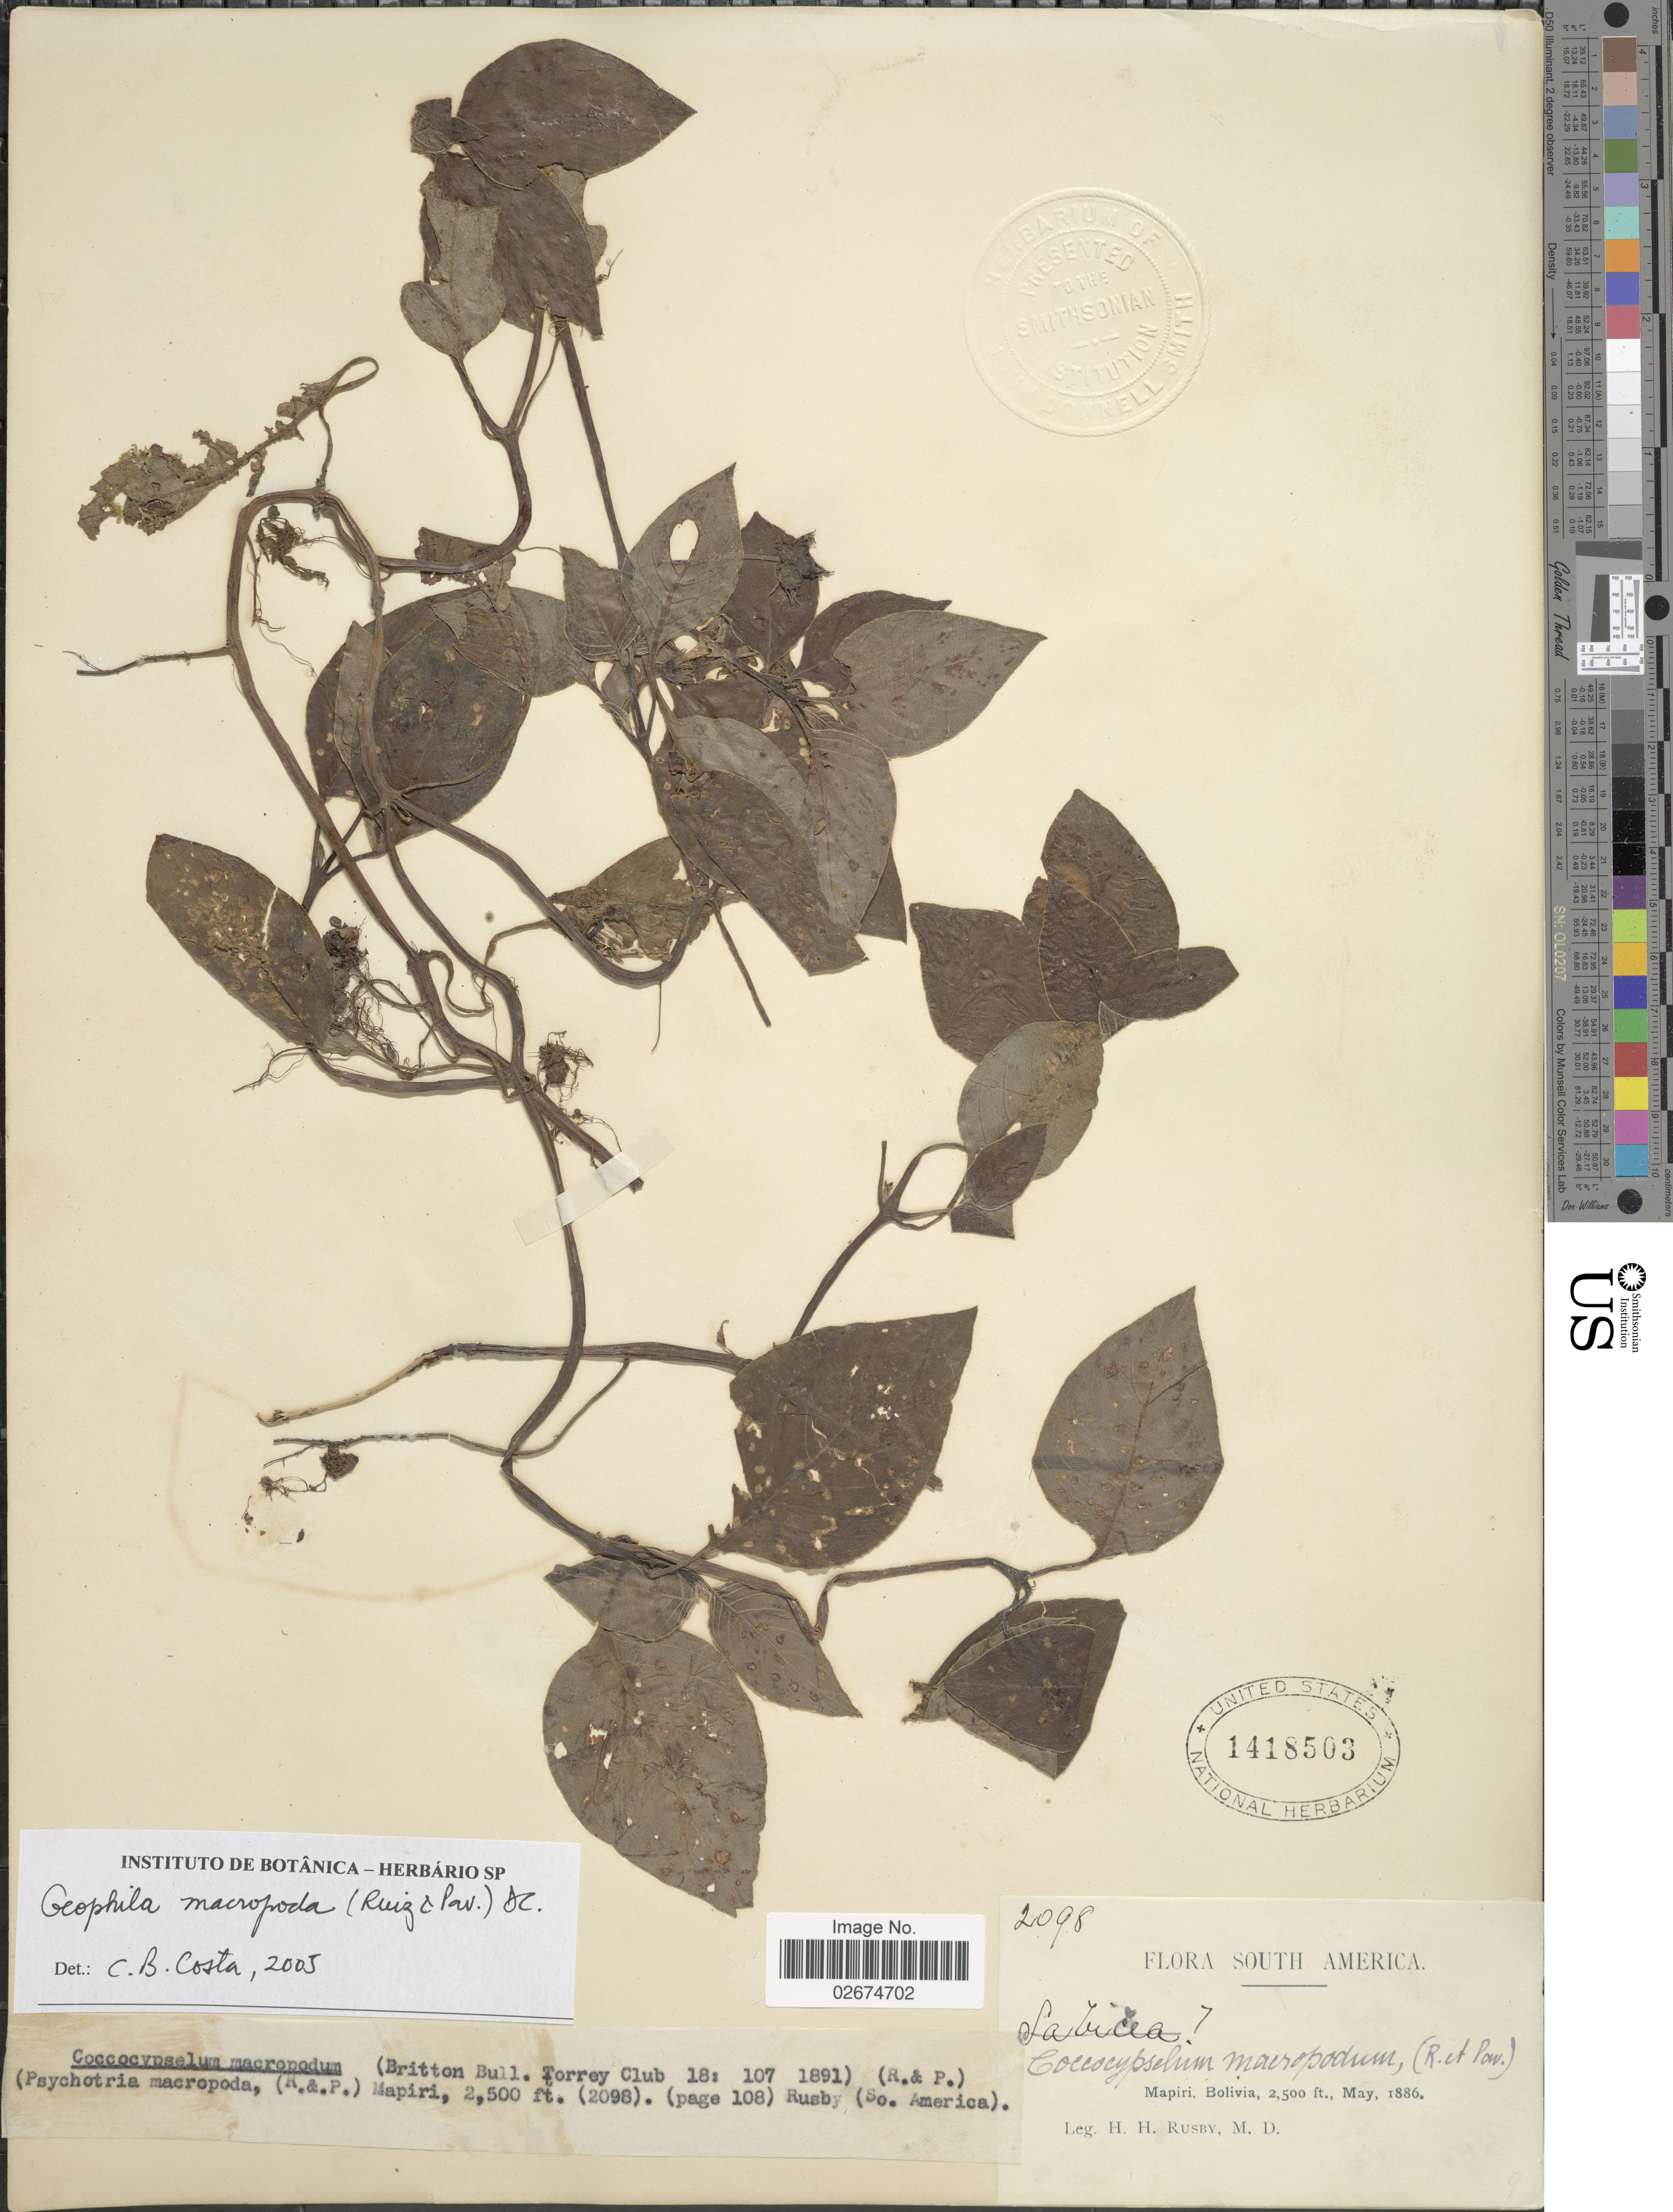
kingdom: Plantae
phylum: Tracheophyta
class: Magnoliopsida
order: Gentianales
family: Rubiaceae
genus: Geophila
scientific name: Geophila macropoda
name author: (Ruiz & Pav.) DC.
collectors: H. H. Rusby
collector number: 2098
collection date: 1886-05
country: Bolivia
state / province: La Páz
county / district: Larecaja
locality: Mapiri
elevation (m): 762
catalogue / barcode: US 1418503